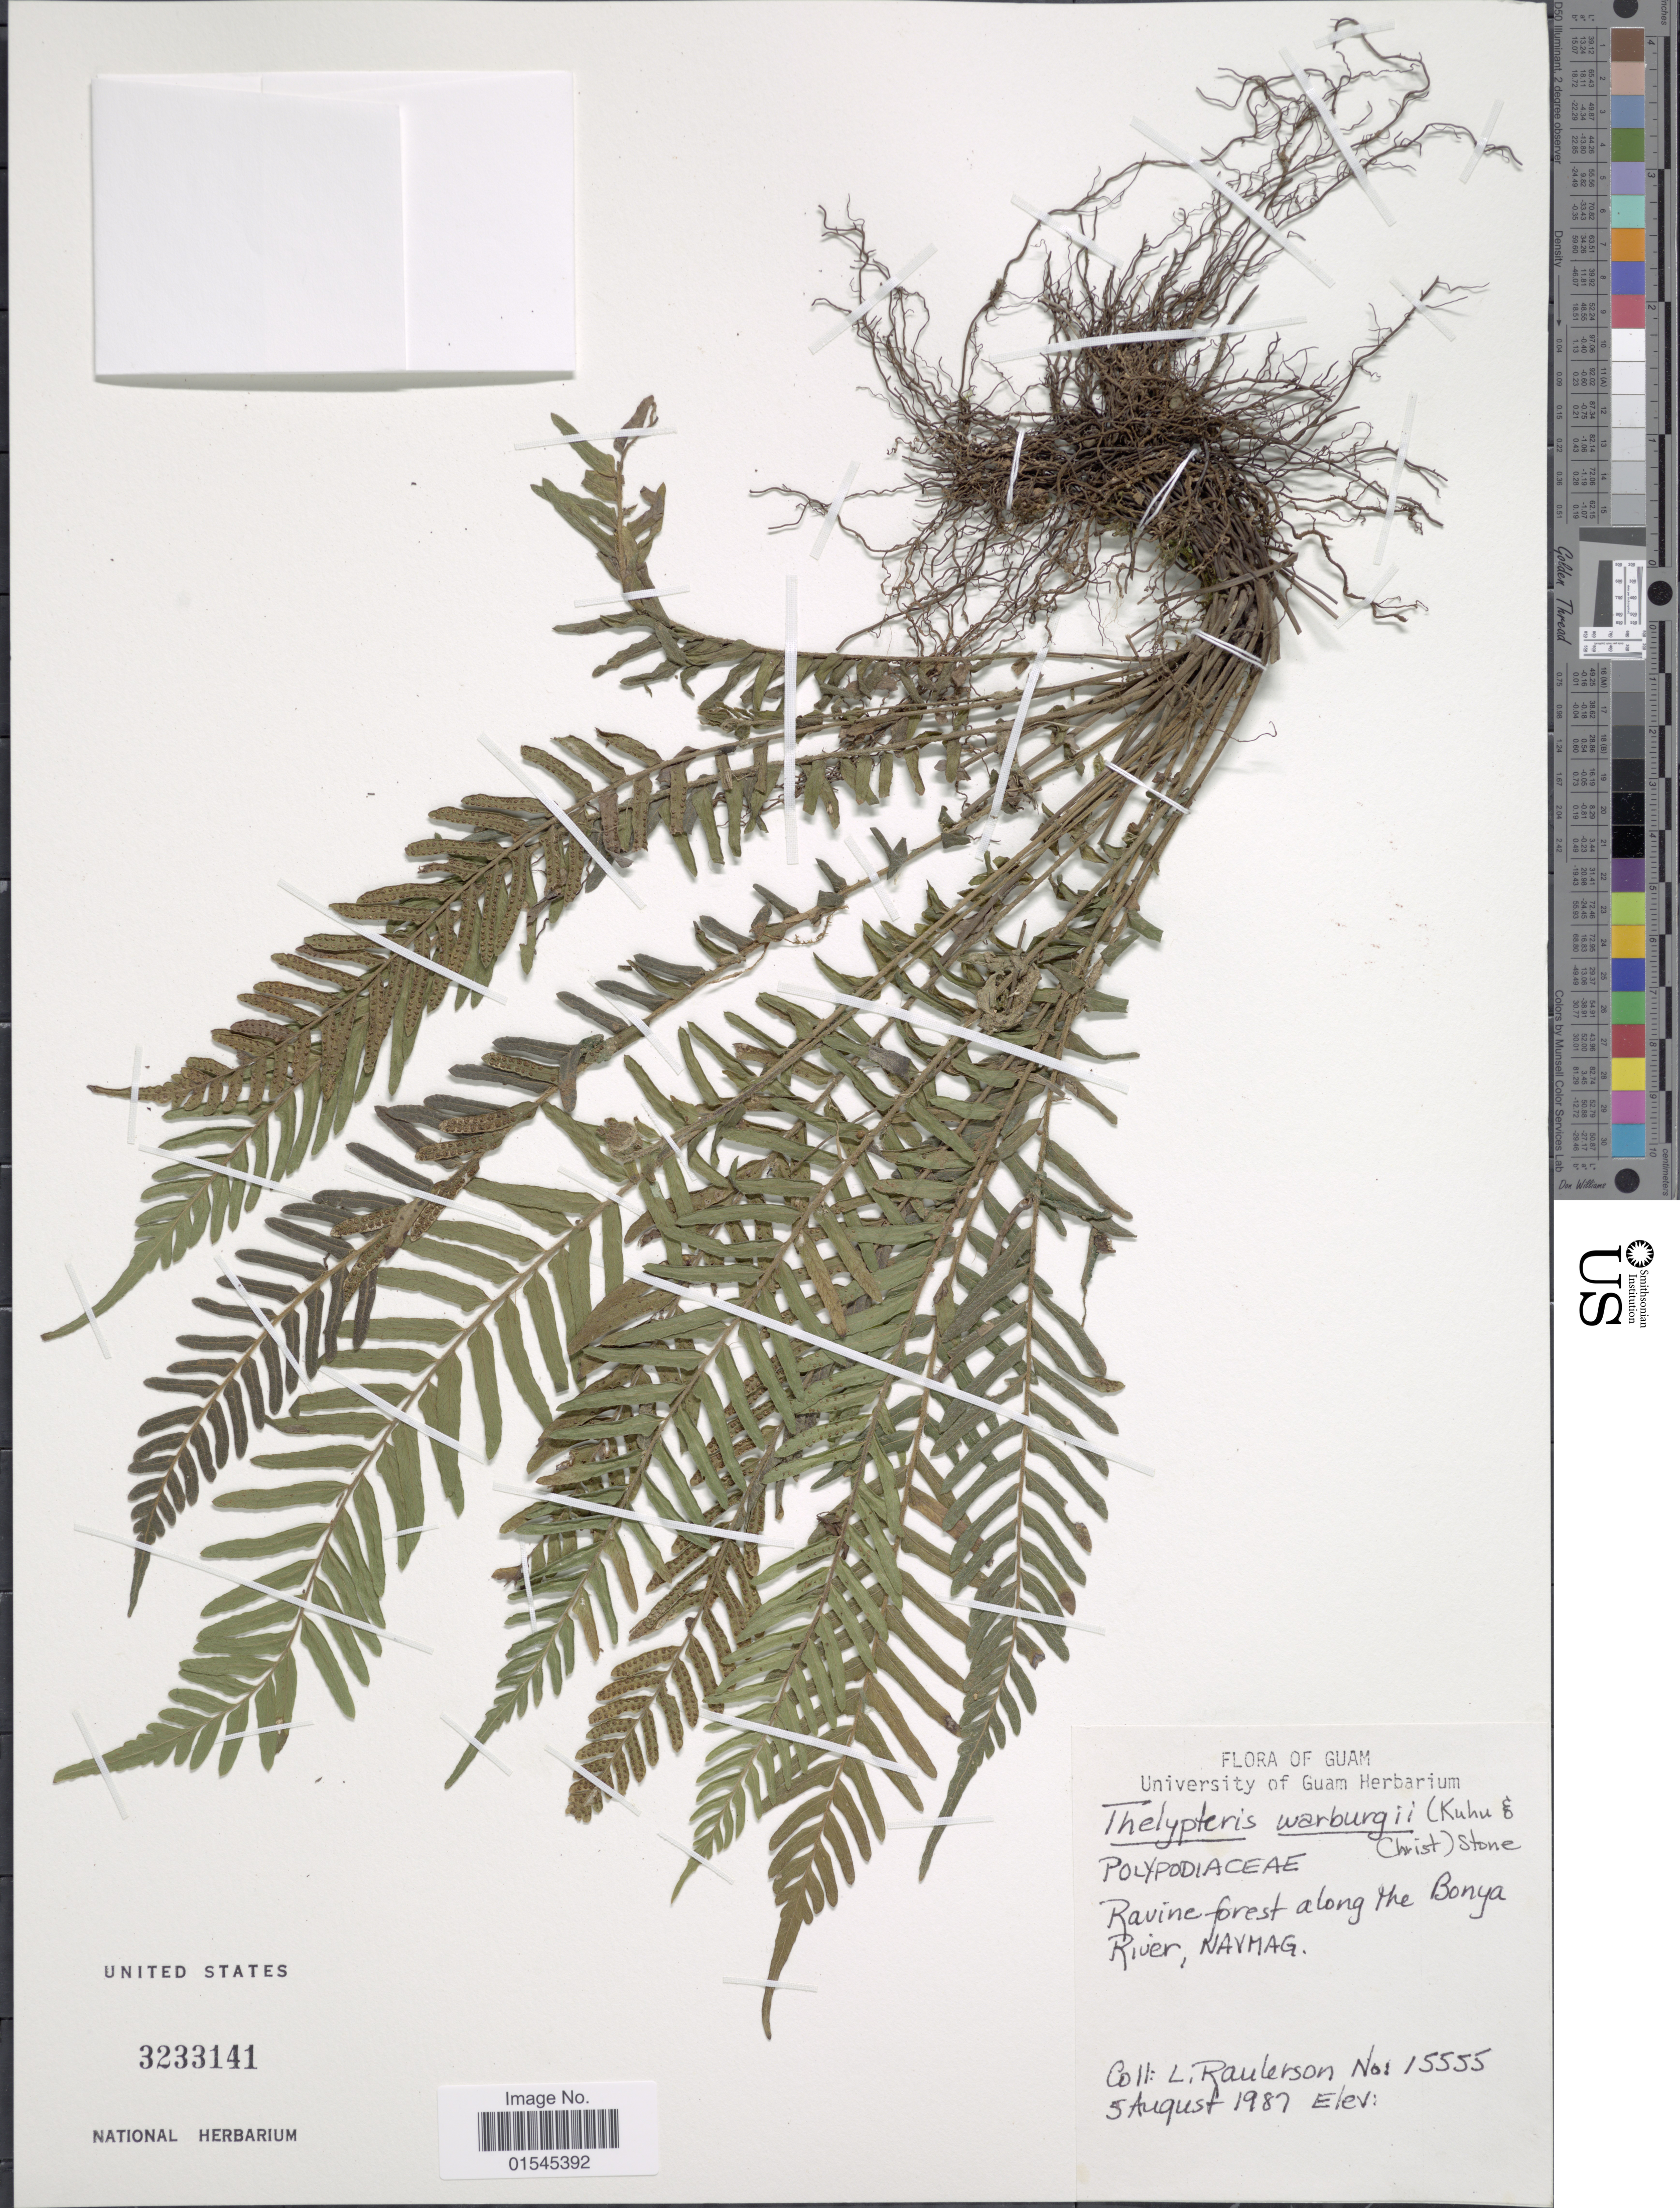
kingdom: Plantae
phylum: Tracheophyta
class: Polypodiopsida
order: Polypodiales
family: Thelypteridaceae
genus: Sphaerostephanos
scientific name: Sphaerostephanos warburgii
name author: (Kuhn & Christ) Holttum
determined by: Wagner, W. L., (BOT), Smithsonian Institution - National Museum of Natural History (UNITED STATES)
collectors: L. Raulerson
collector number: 15555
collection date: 1987-08-05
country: Guam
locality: Ravine forest along the Bonya River, Navmag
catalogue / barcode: US 3233141